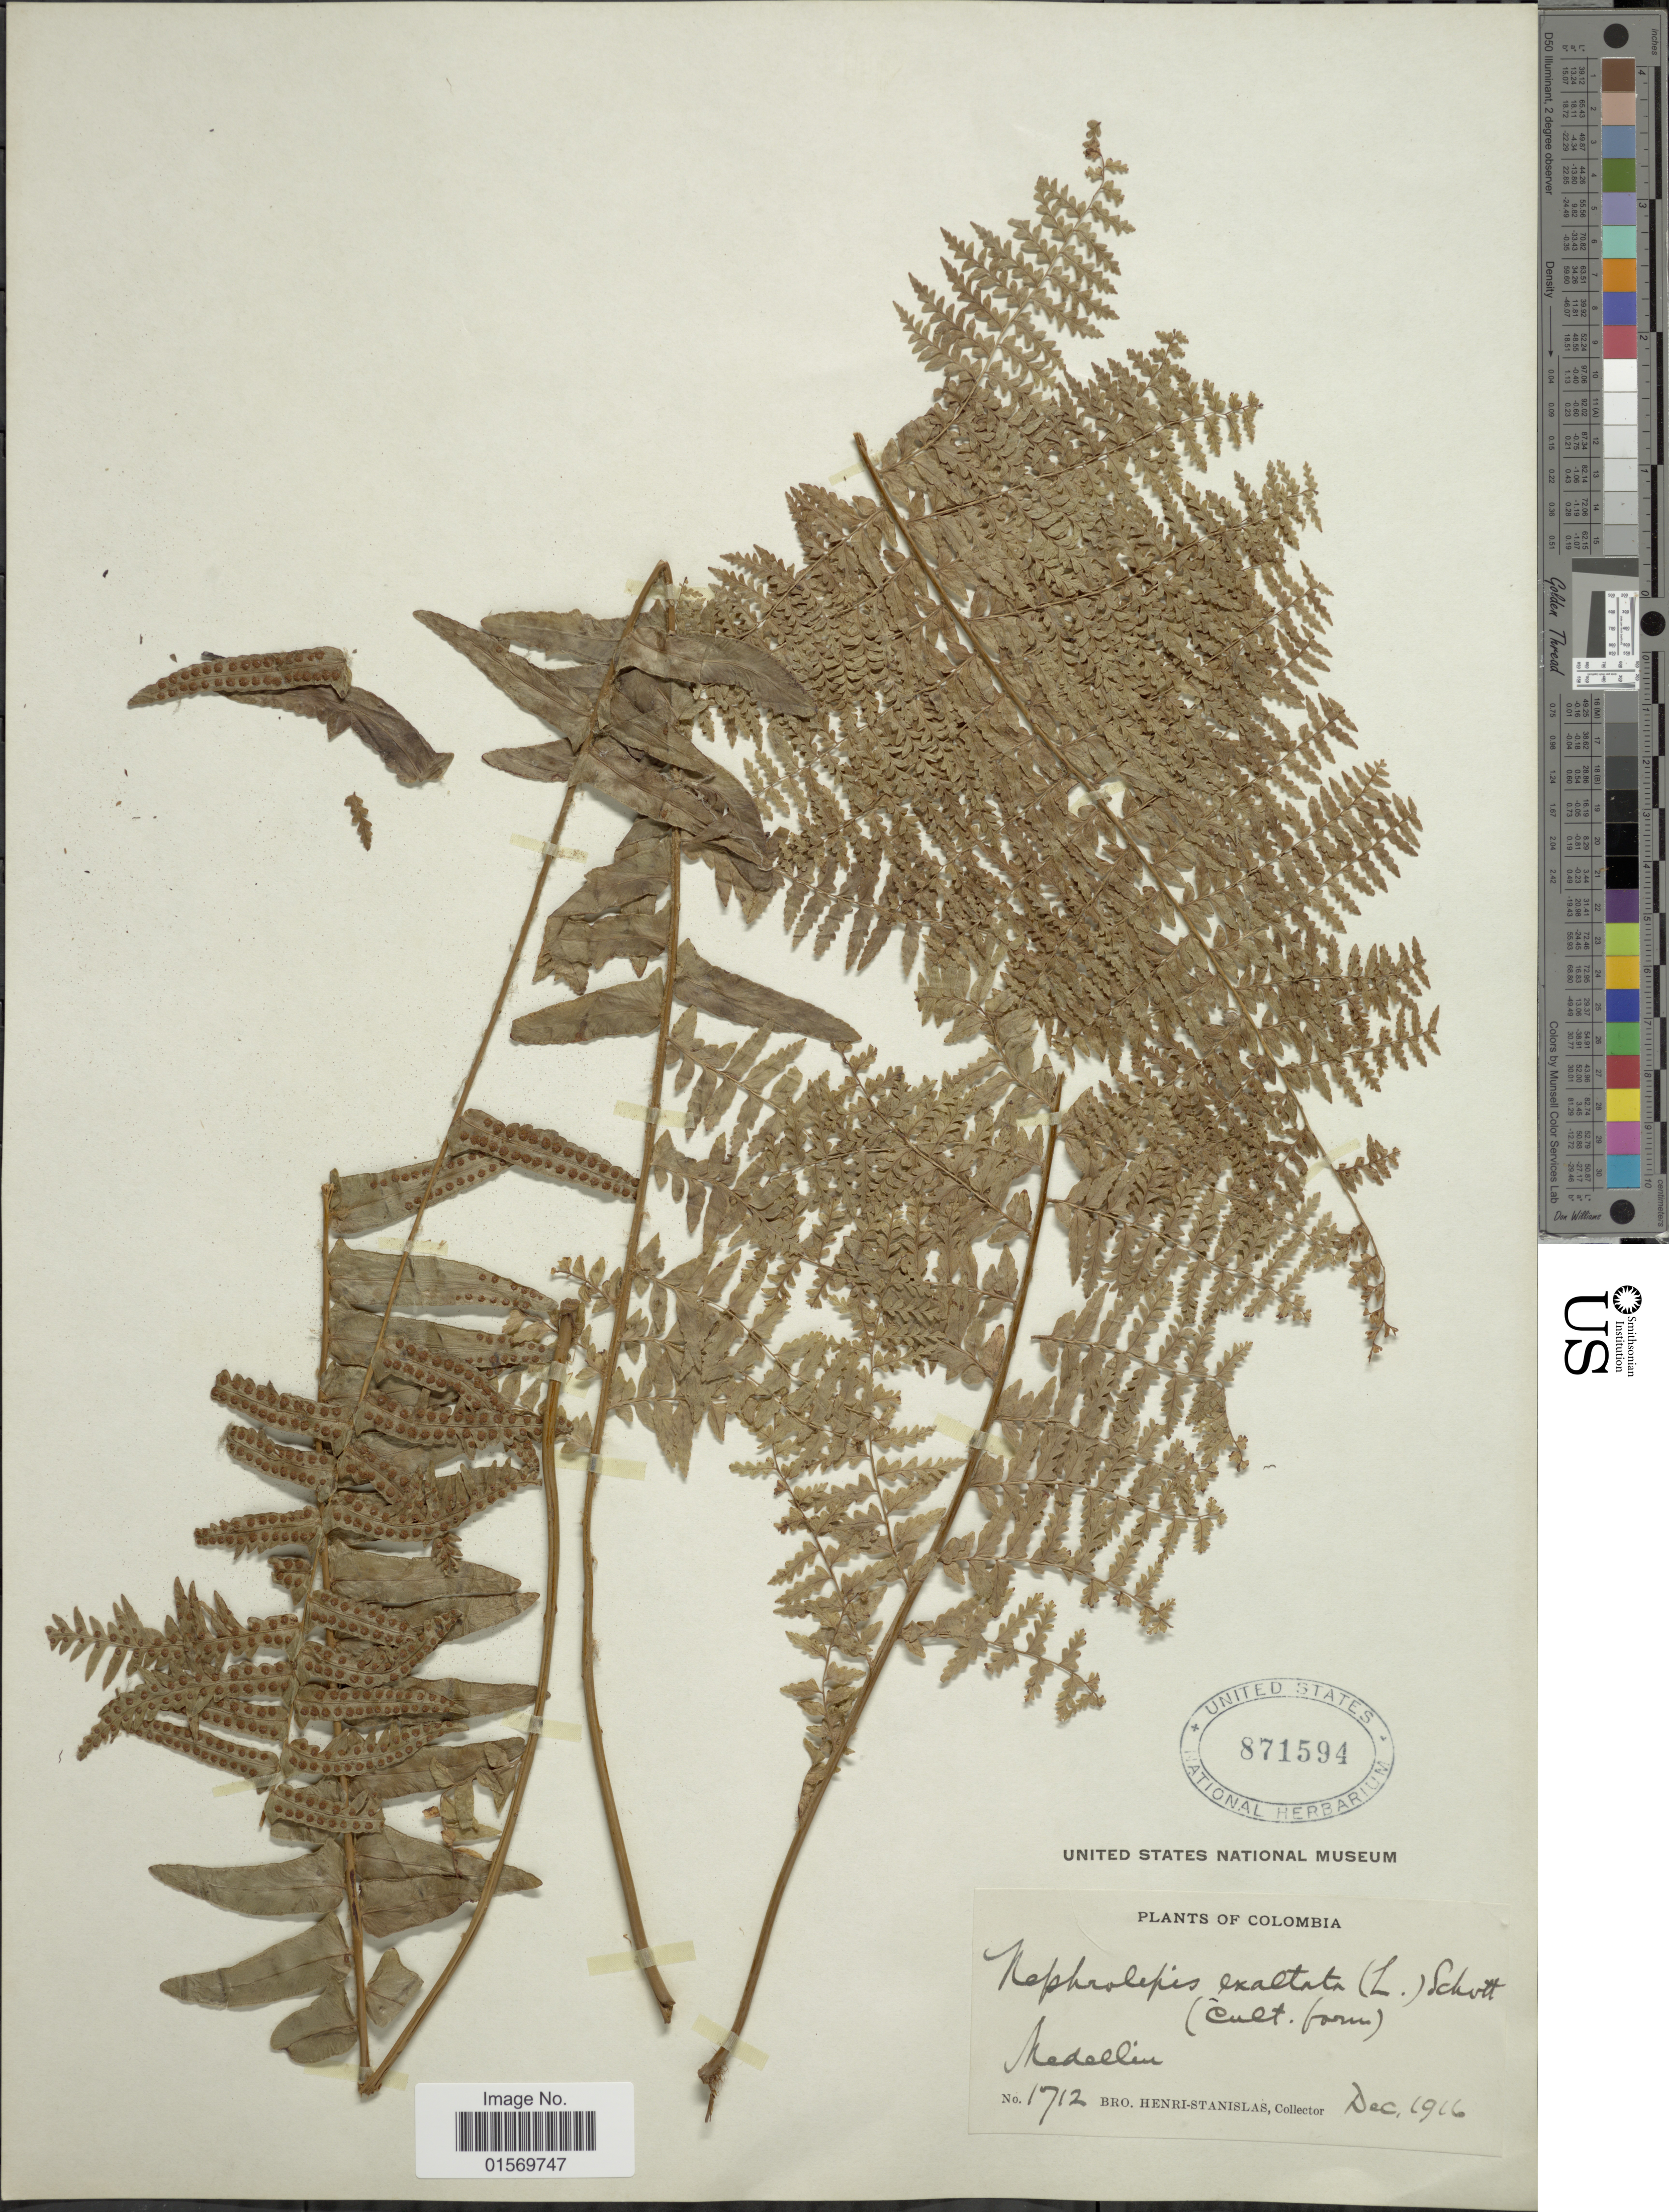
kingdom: Plantae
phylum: Tracheophyta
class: Polypodiopsida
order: Polypodiales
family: Nephrolepidaceae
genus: Nephrolepis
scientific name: Nephrolepis exaltata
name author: (L.) Schott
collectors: Henri-Stanislas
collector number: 1712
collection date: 1916-12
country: Colombia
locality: Medellin.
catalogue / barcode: US 871594